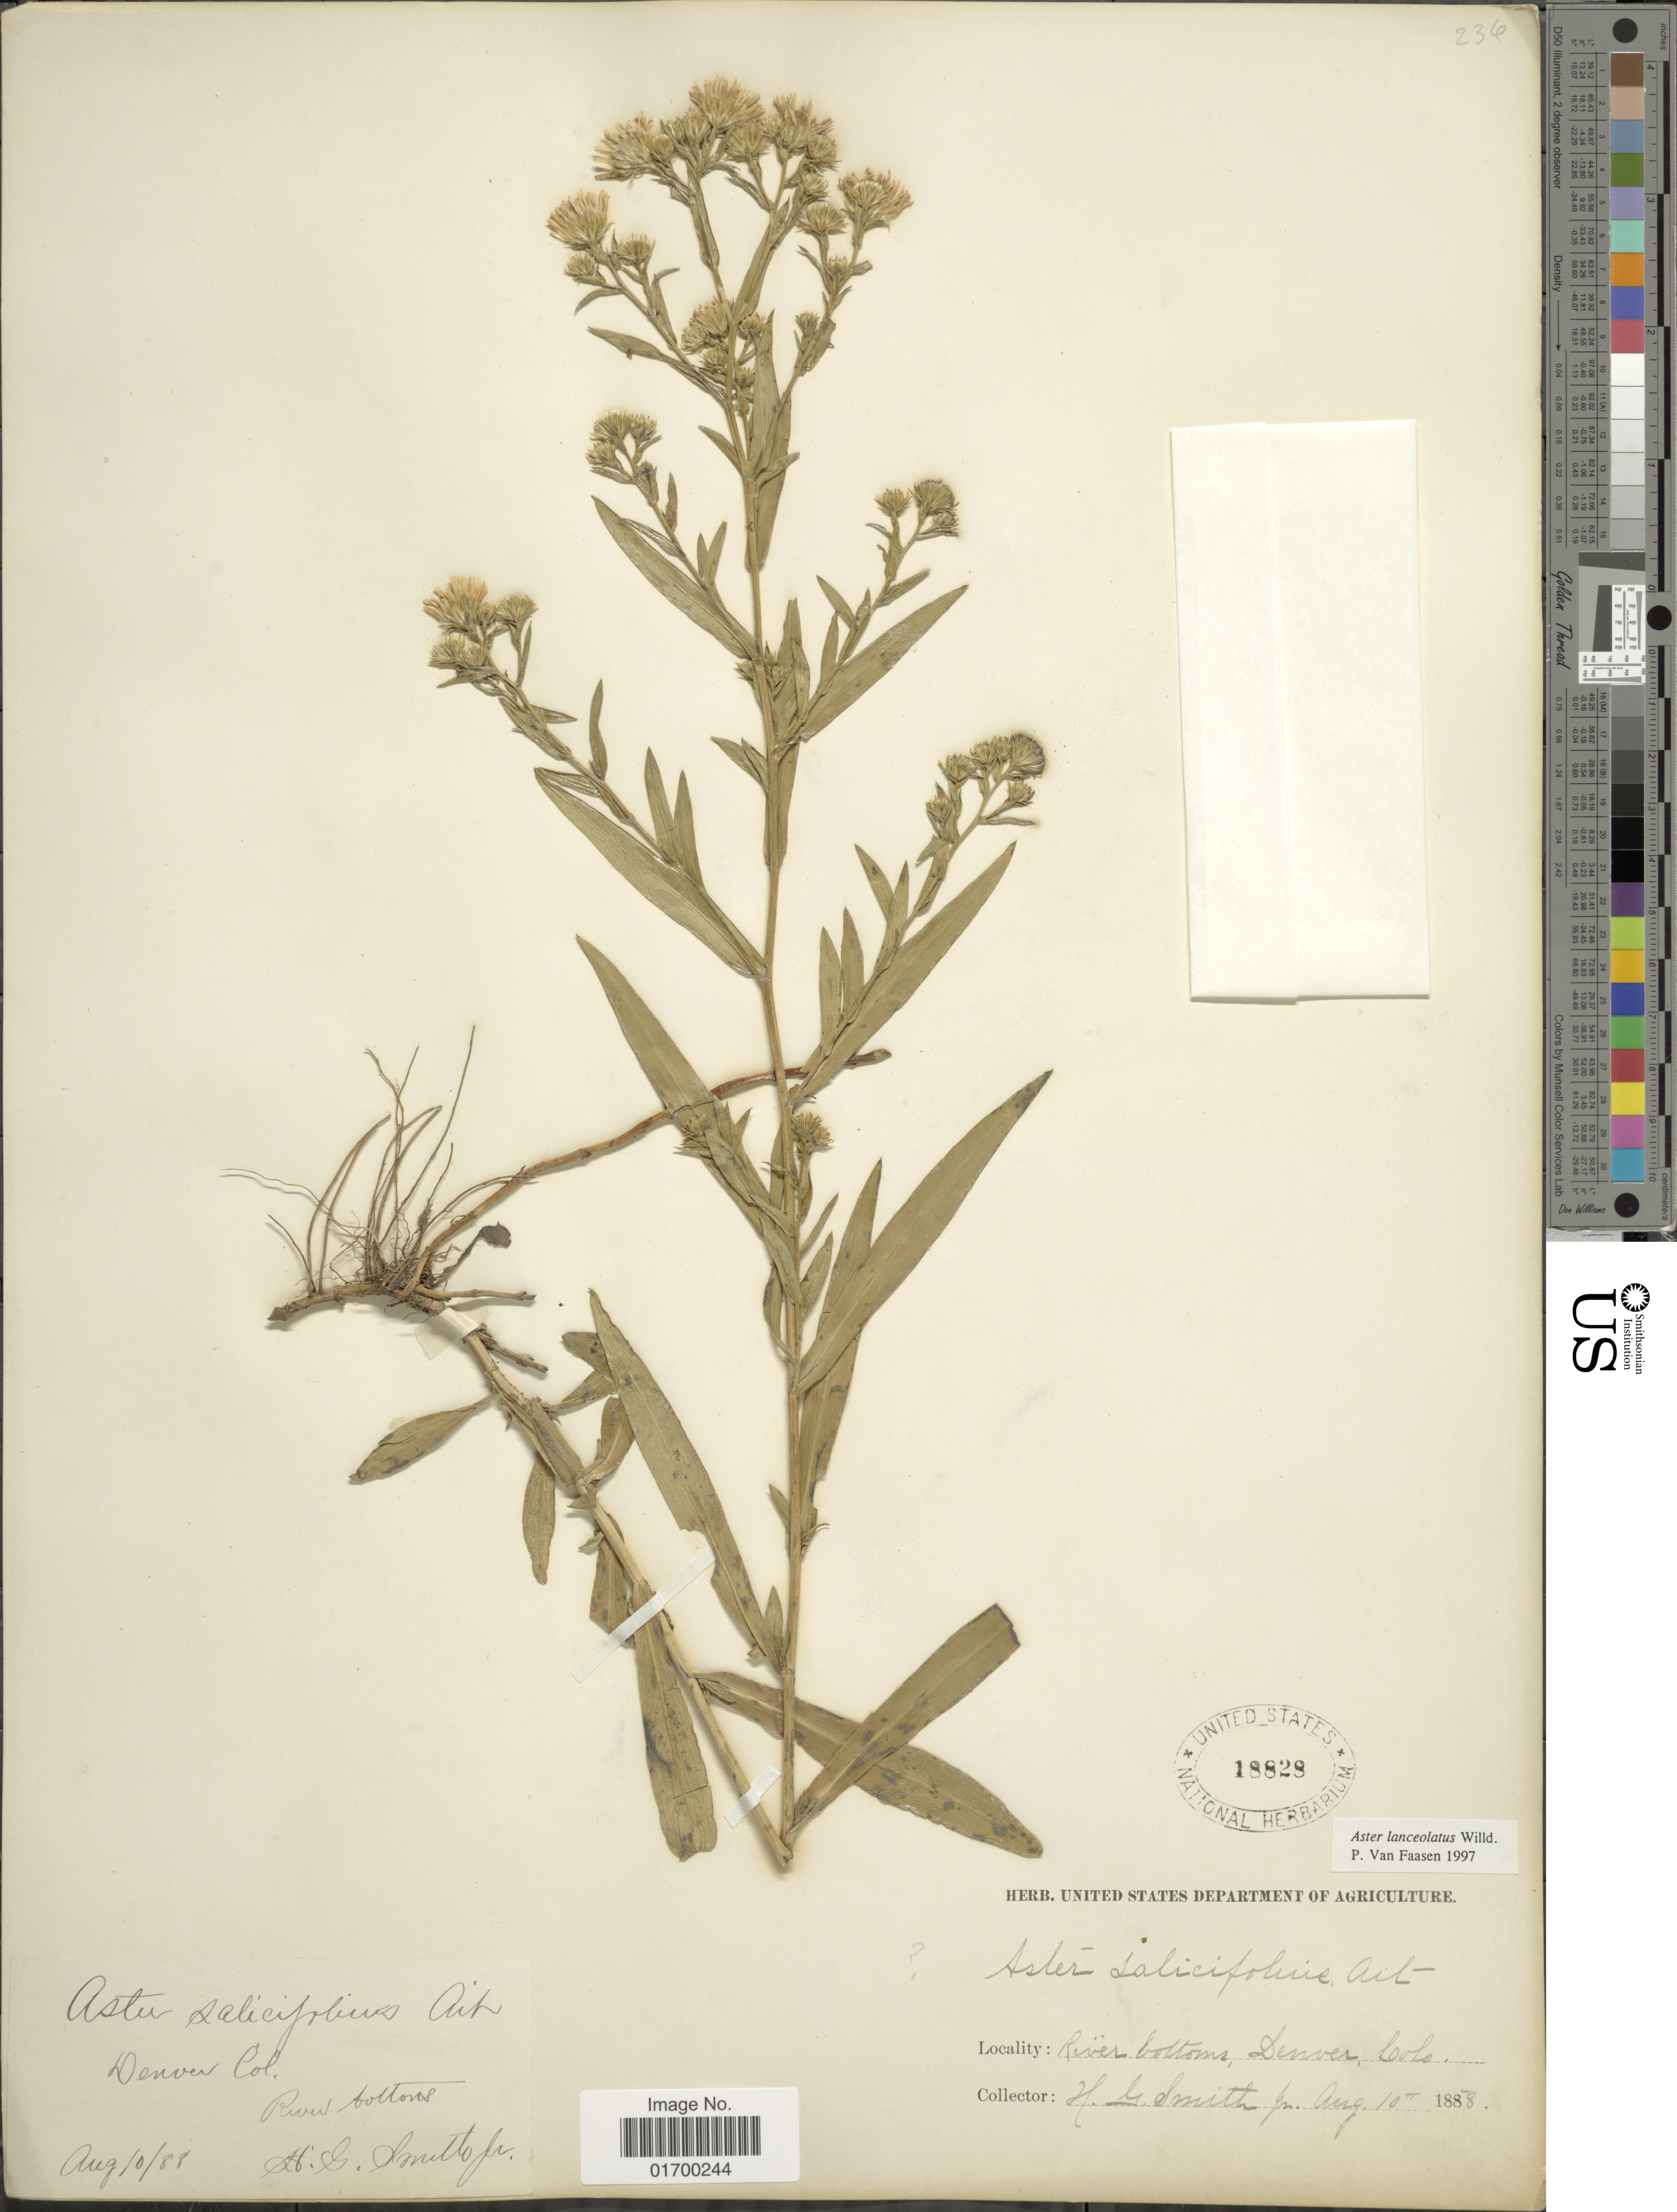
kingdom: Plantae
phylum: Tracheophyta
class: Magnoliopsida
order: Asterales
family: Asteraceae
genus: Symphyotrichum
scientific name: Symphyotrichum lanceolatum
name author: (Willd.) G.L. Nesom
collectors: H. G. Smith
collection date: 1888-08-10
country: United States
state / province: Colorado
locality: River Bottoms, Denver, Colo.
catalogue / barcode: US 18828